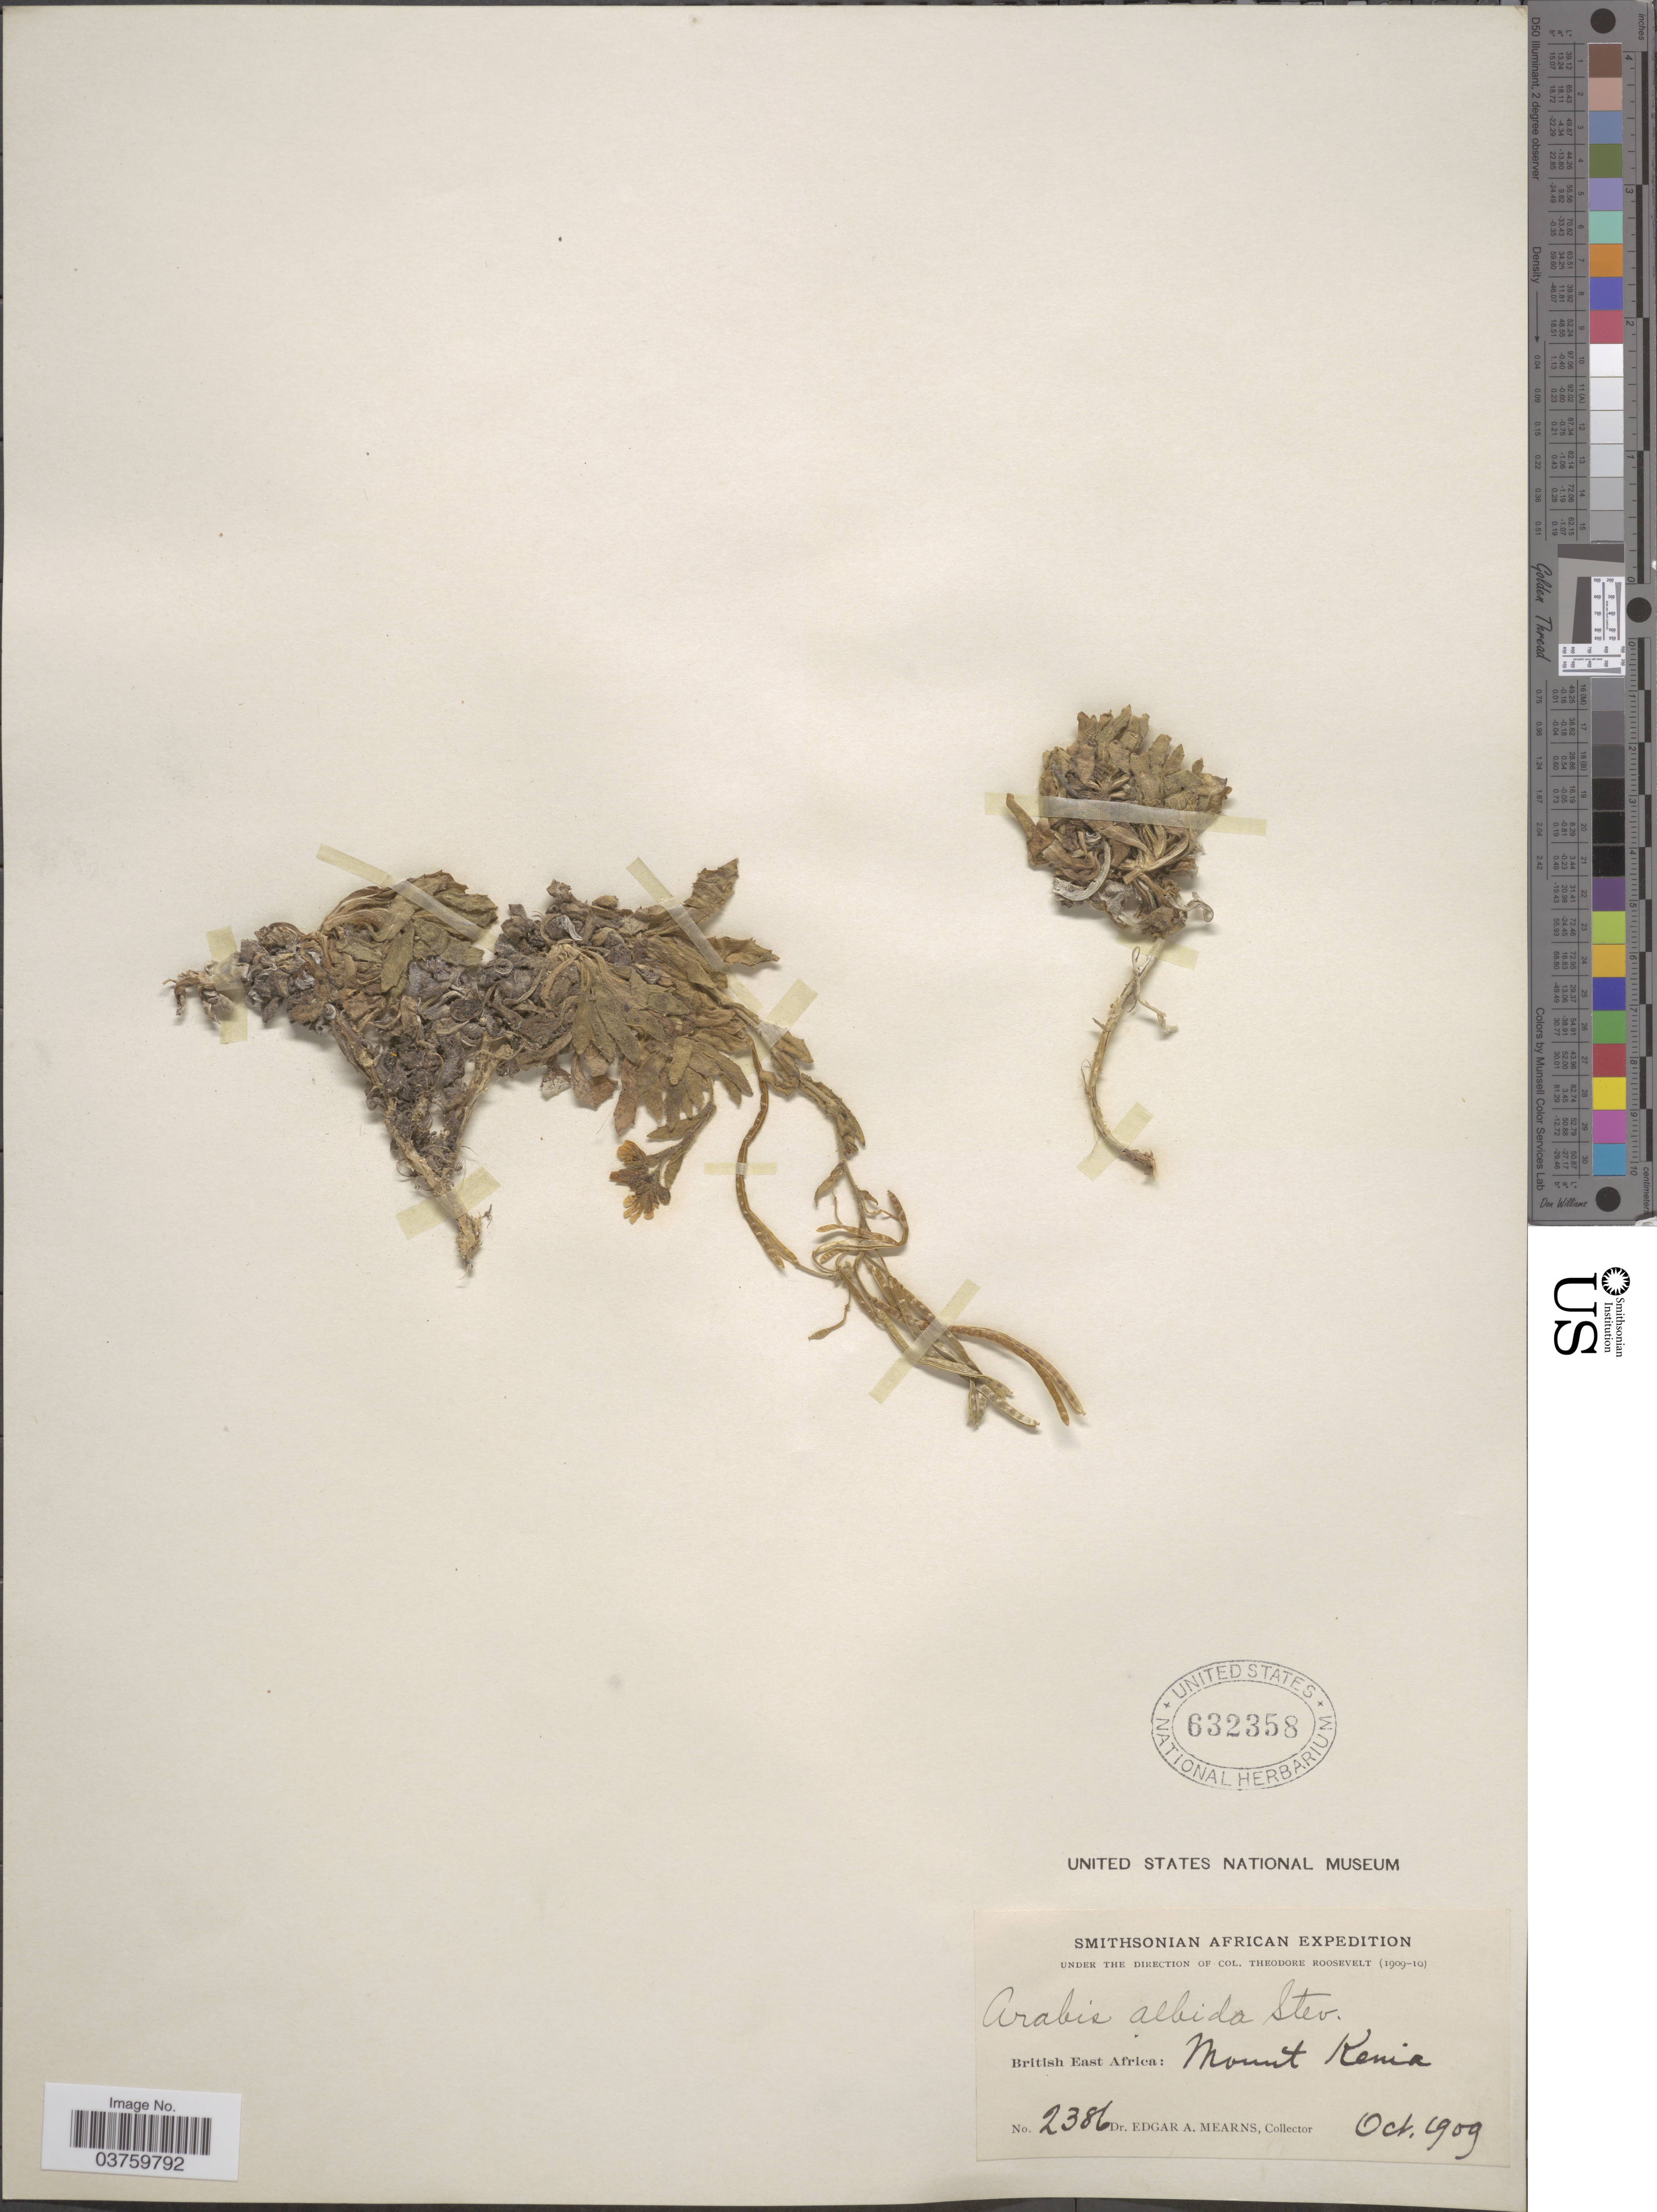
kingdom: Plantae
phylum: Tracheophyta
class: Magnoliopsida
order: Brassicales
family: Brassicaceae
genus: Arabis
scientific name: Arabis albida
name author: Steven ex Fisch.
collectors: E. A. Mearns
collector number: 2386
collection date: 1909-10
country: Kenya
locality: British East Africa: Mount Kenia.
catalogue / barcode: US 632358